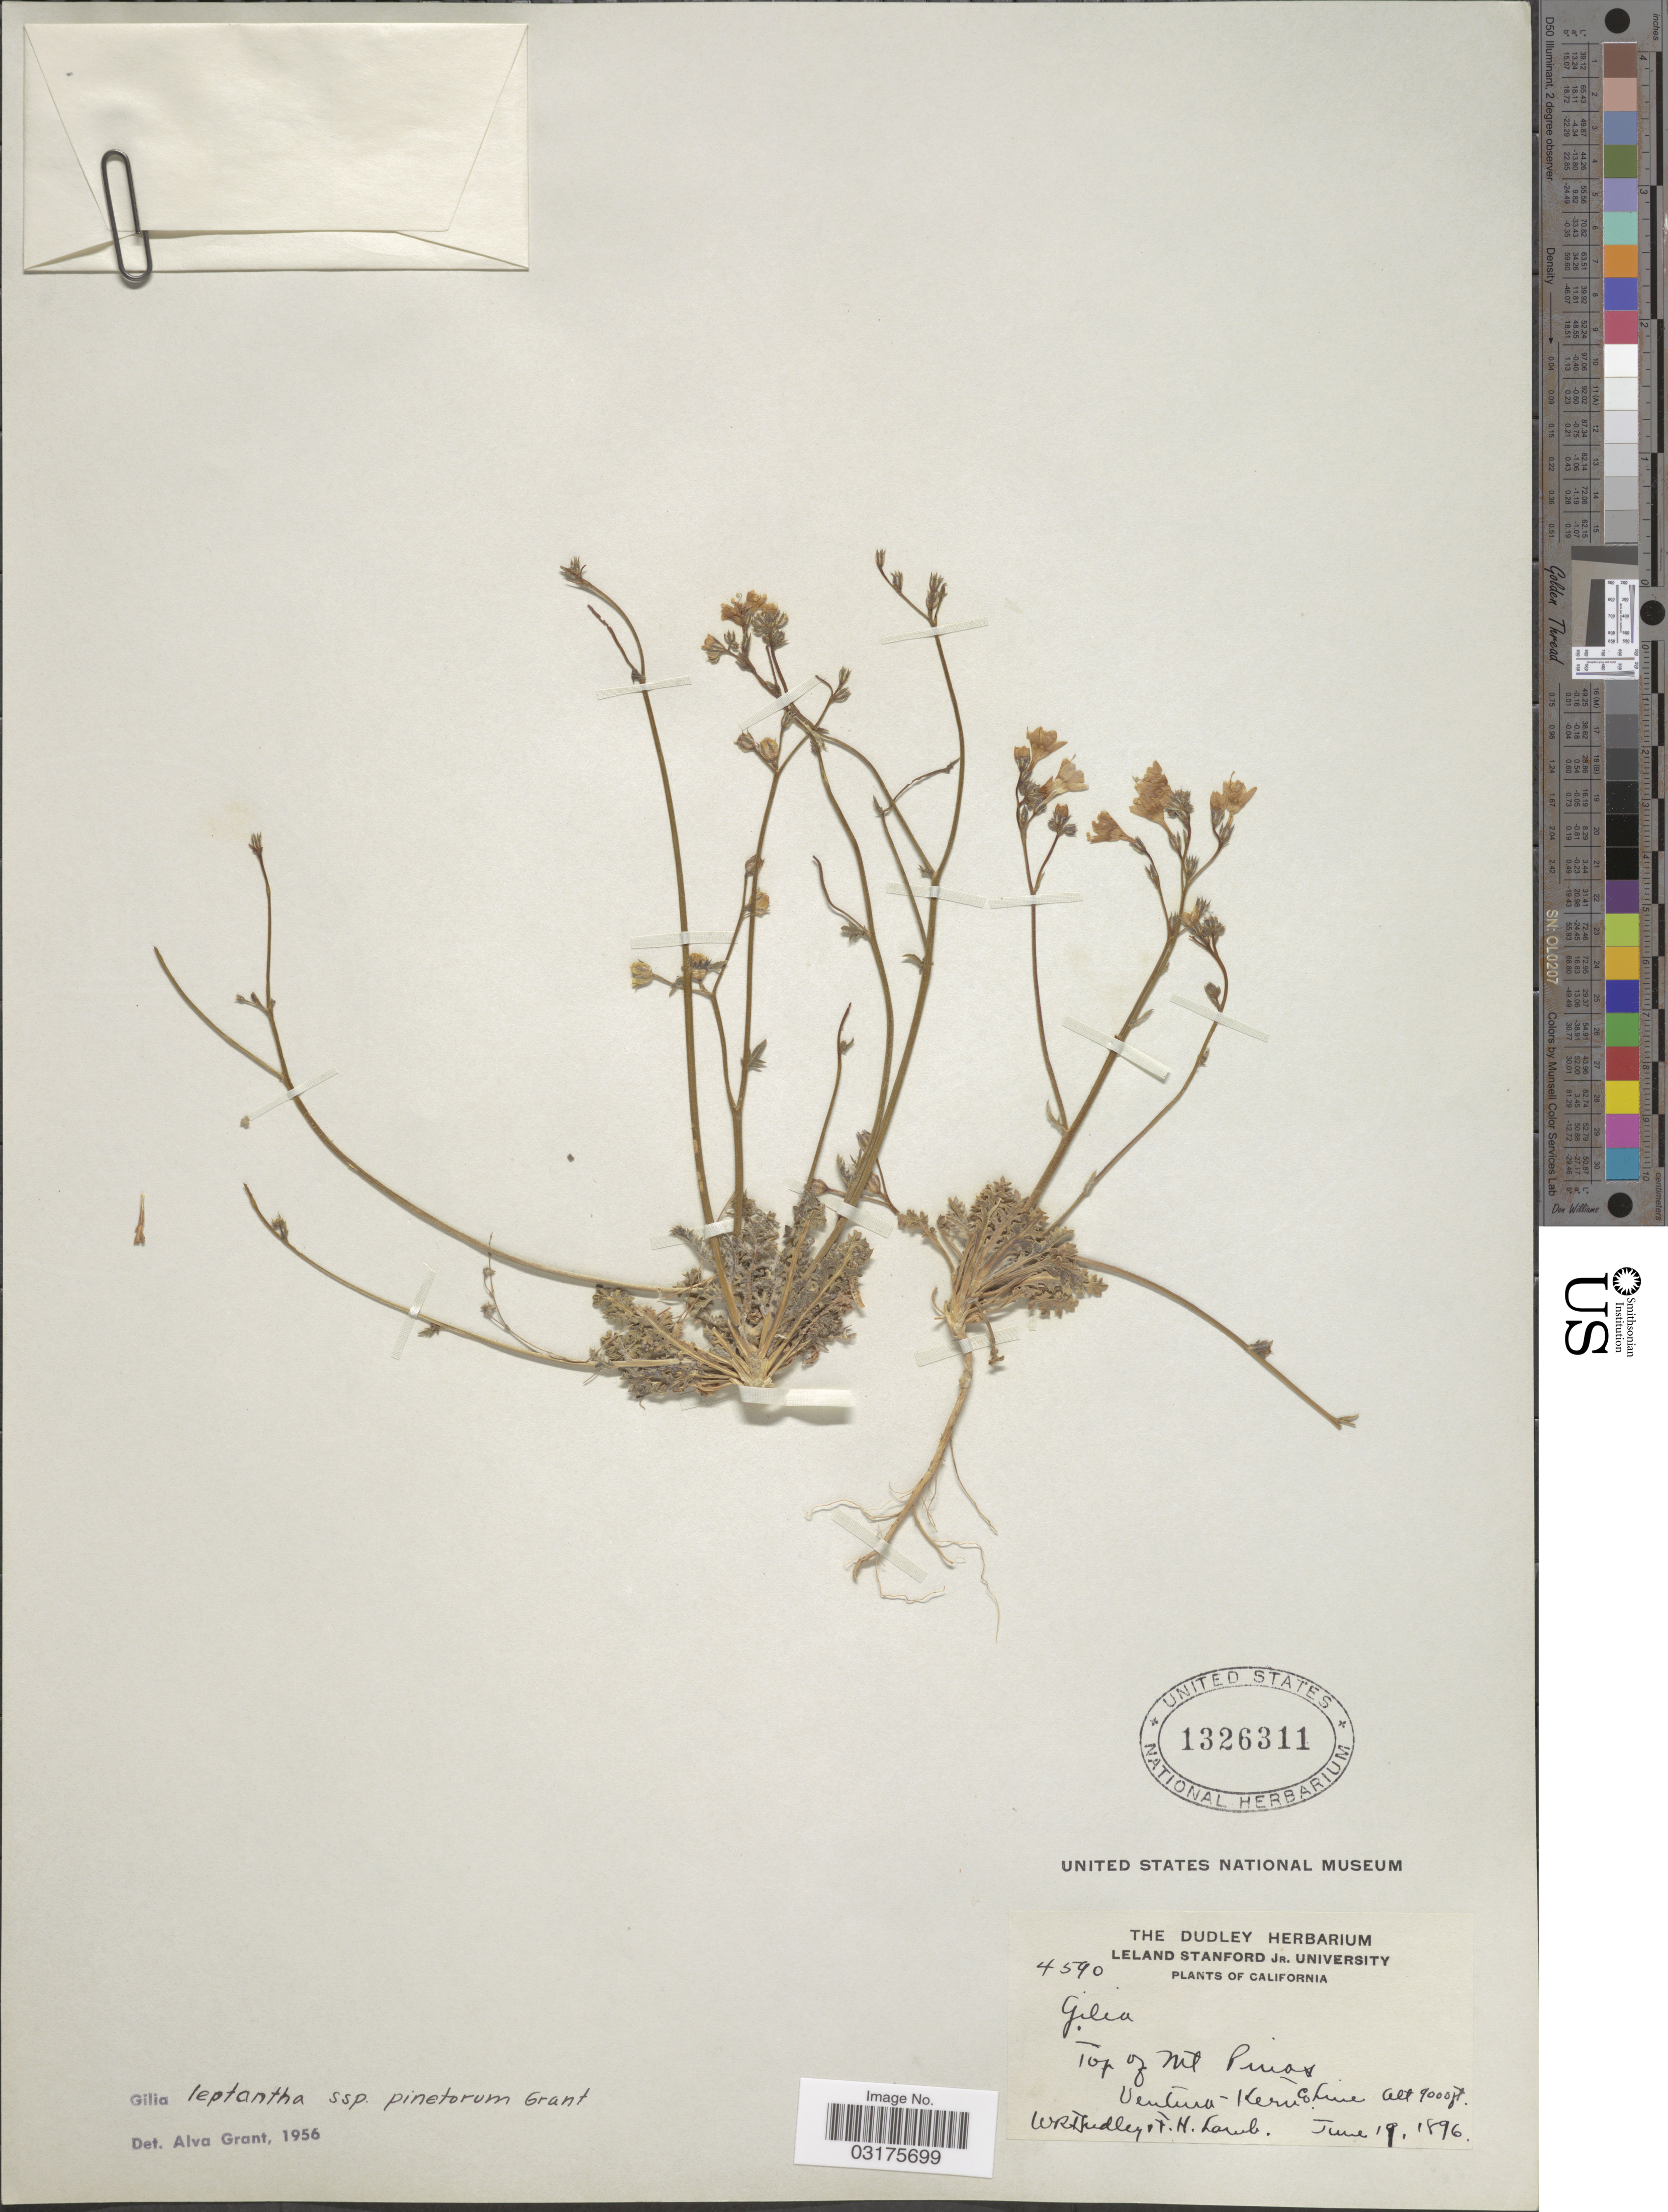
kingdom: Plantae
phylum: Tracheophyta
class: Magnoliopsida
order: Ericales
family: Polemoniaceae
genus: Gilia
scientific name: Gilia leptantha subsp. pinetorum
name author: A.D. Grant & V.E. Grant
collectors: W. Dudley & F. H. Lamb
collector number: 4590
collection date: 1896-06-19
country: United States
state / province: California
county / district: Kern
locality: Top of Mt. Pinos. Ventura-Kern Co. Line.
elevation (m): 2743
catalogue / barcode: US 1326311